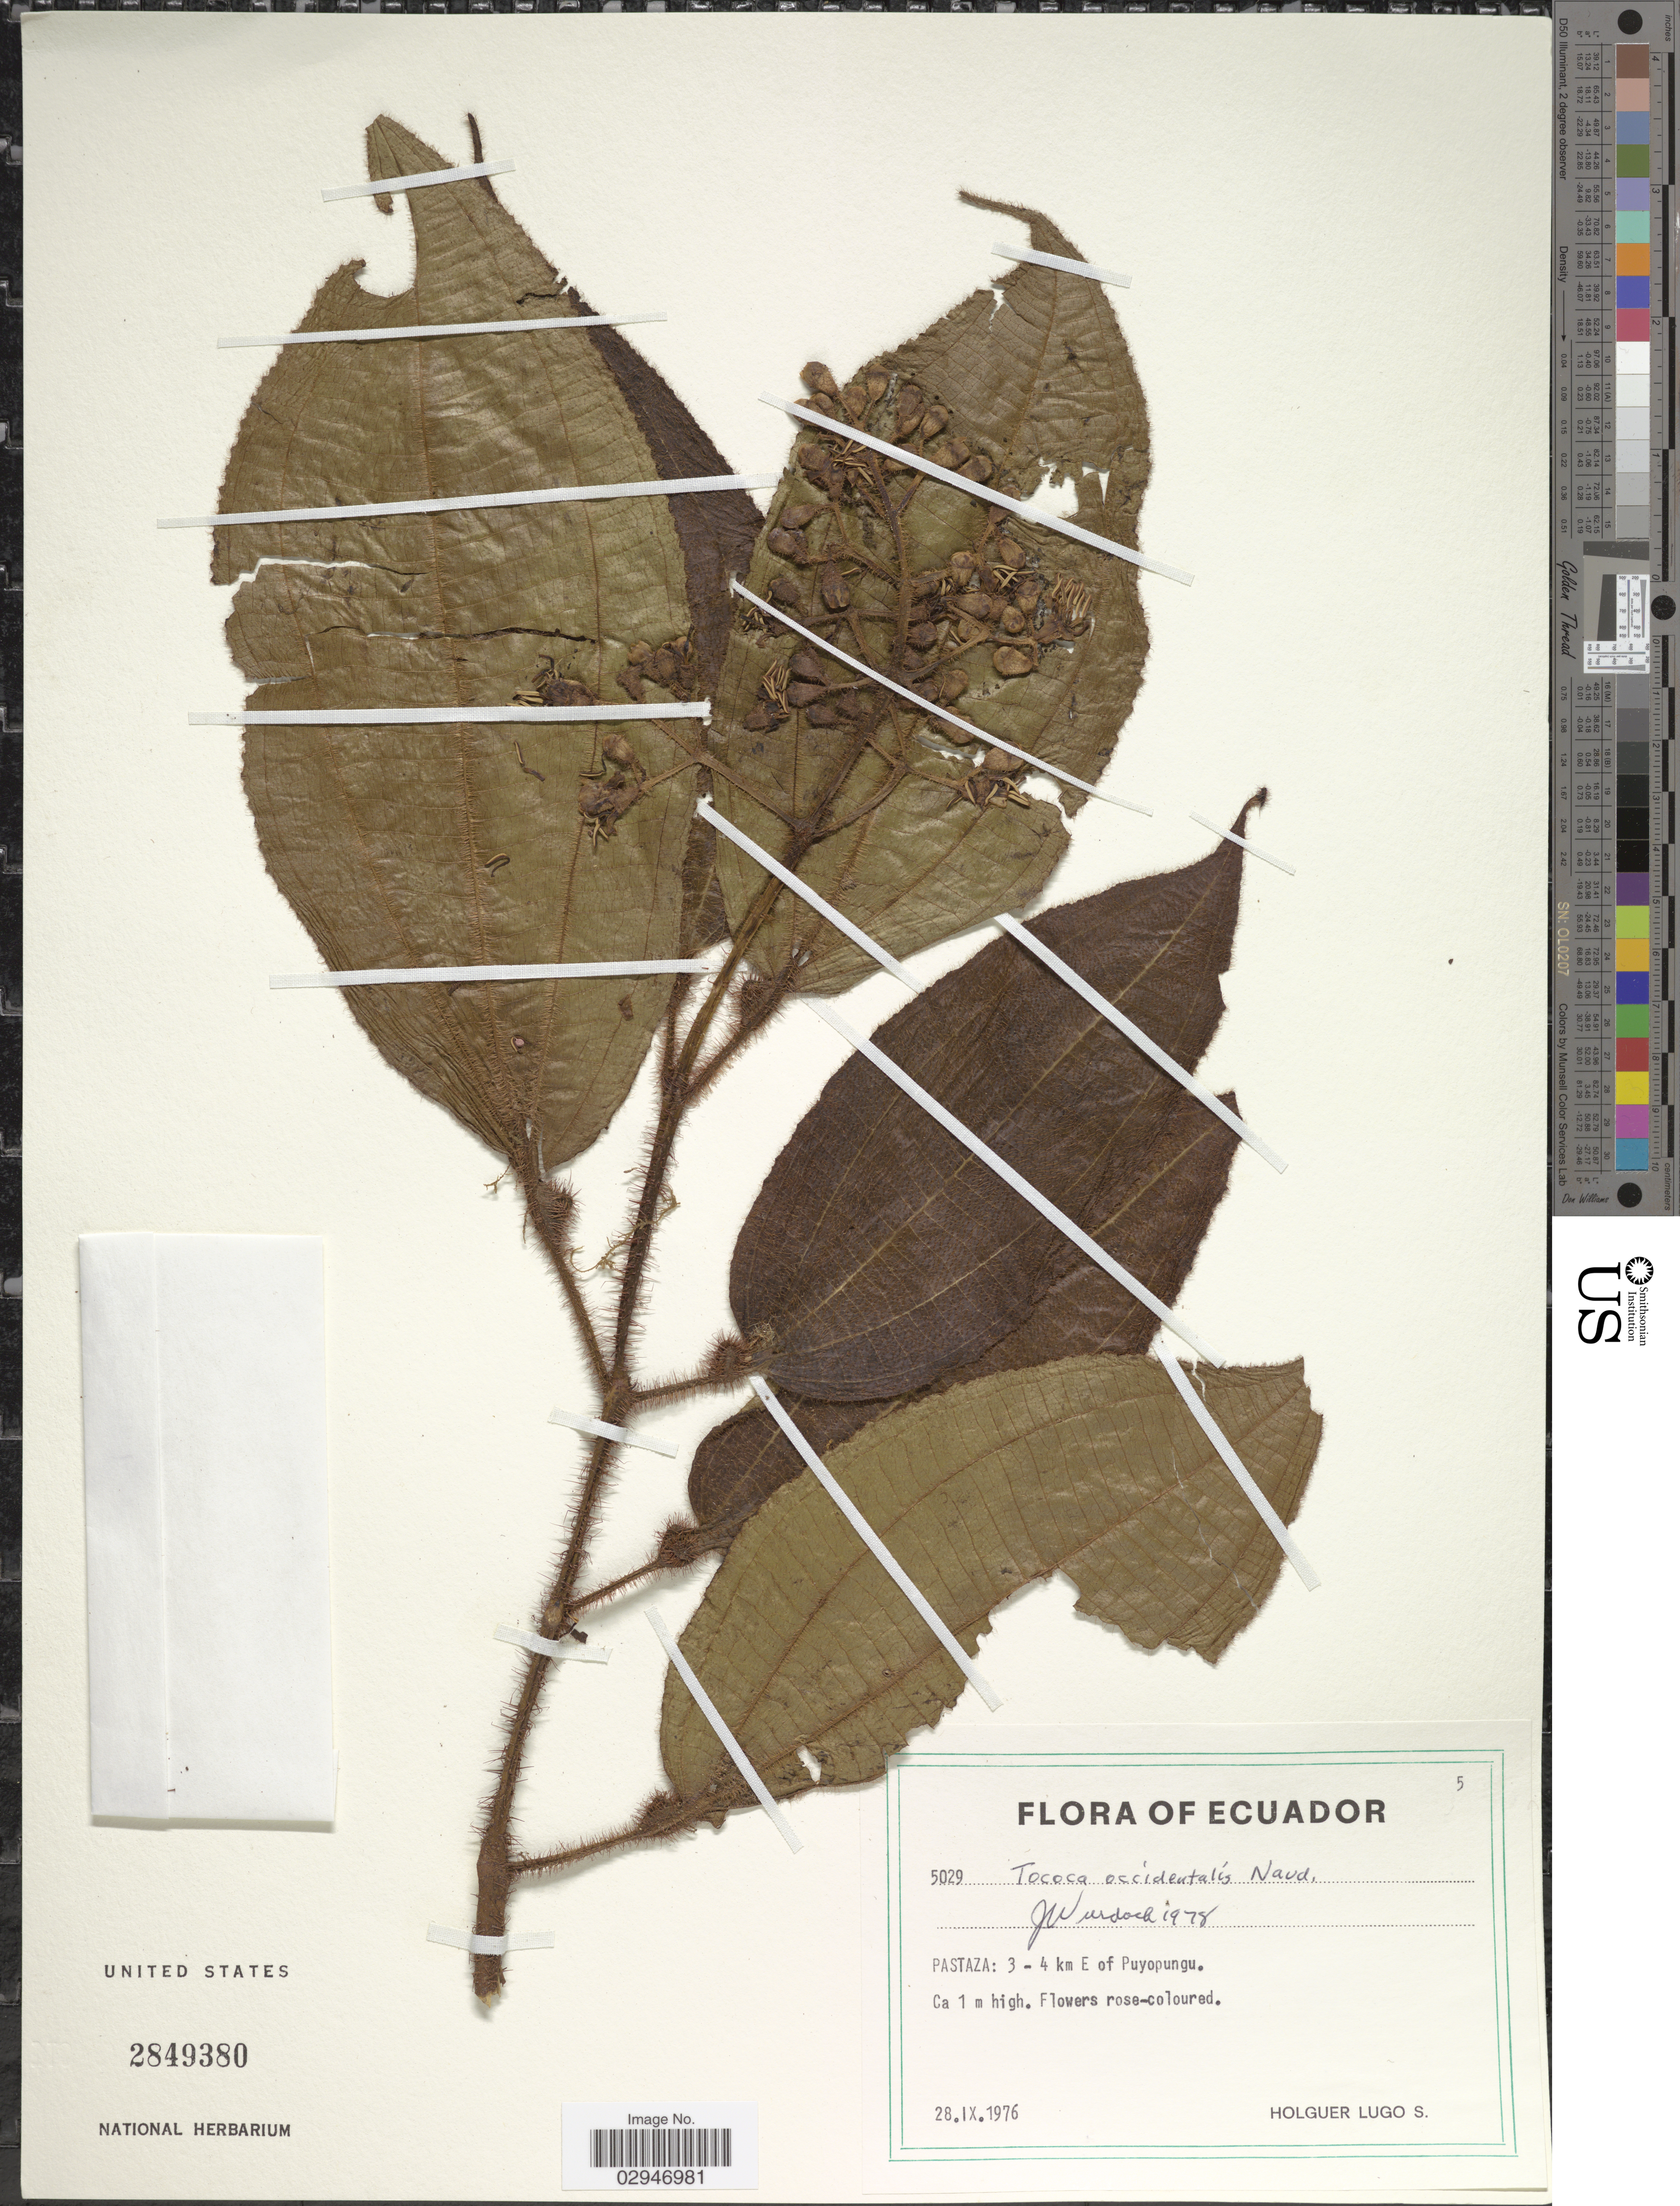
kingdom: Plantae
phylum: Tracheophyta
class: Magnoliopsida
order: Myrtales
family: Melastomataceae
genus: Tococa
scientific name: Tococa occidentalis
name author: Naudin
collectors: H. Lugo S.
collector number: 5029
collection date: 1976-09-28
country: Ecuador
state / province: Pastaza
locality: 3-4km E of Puyopungu.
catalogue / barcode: US 2849380